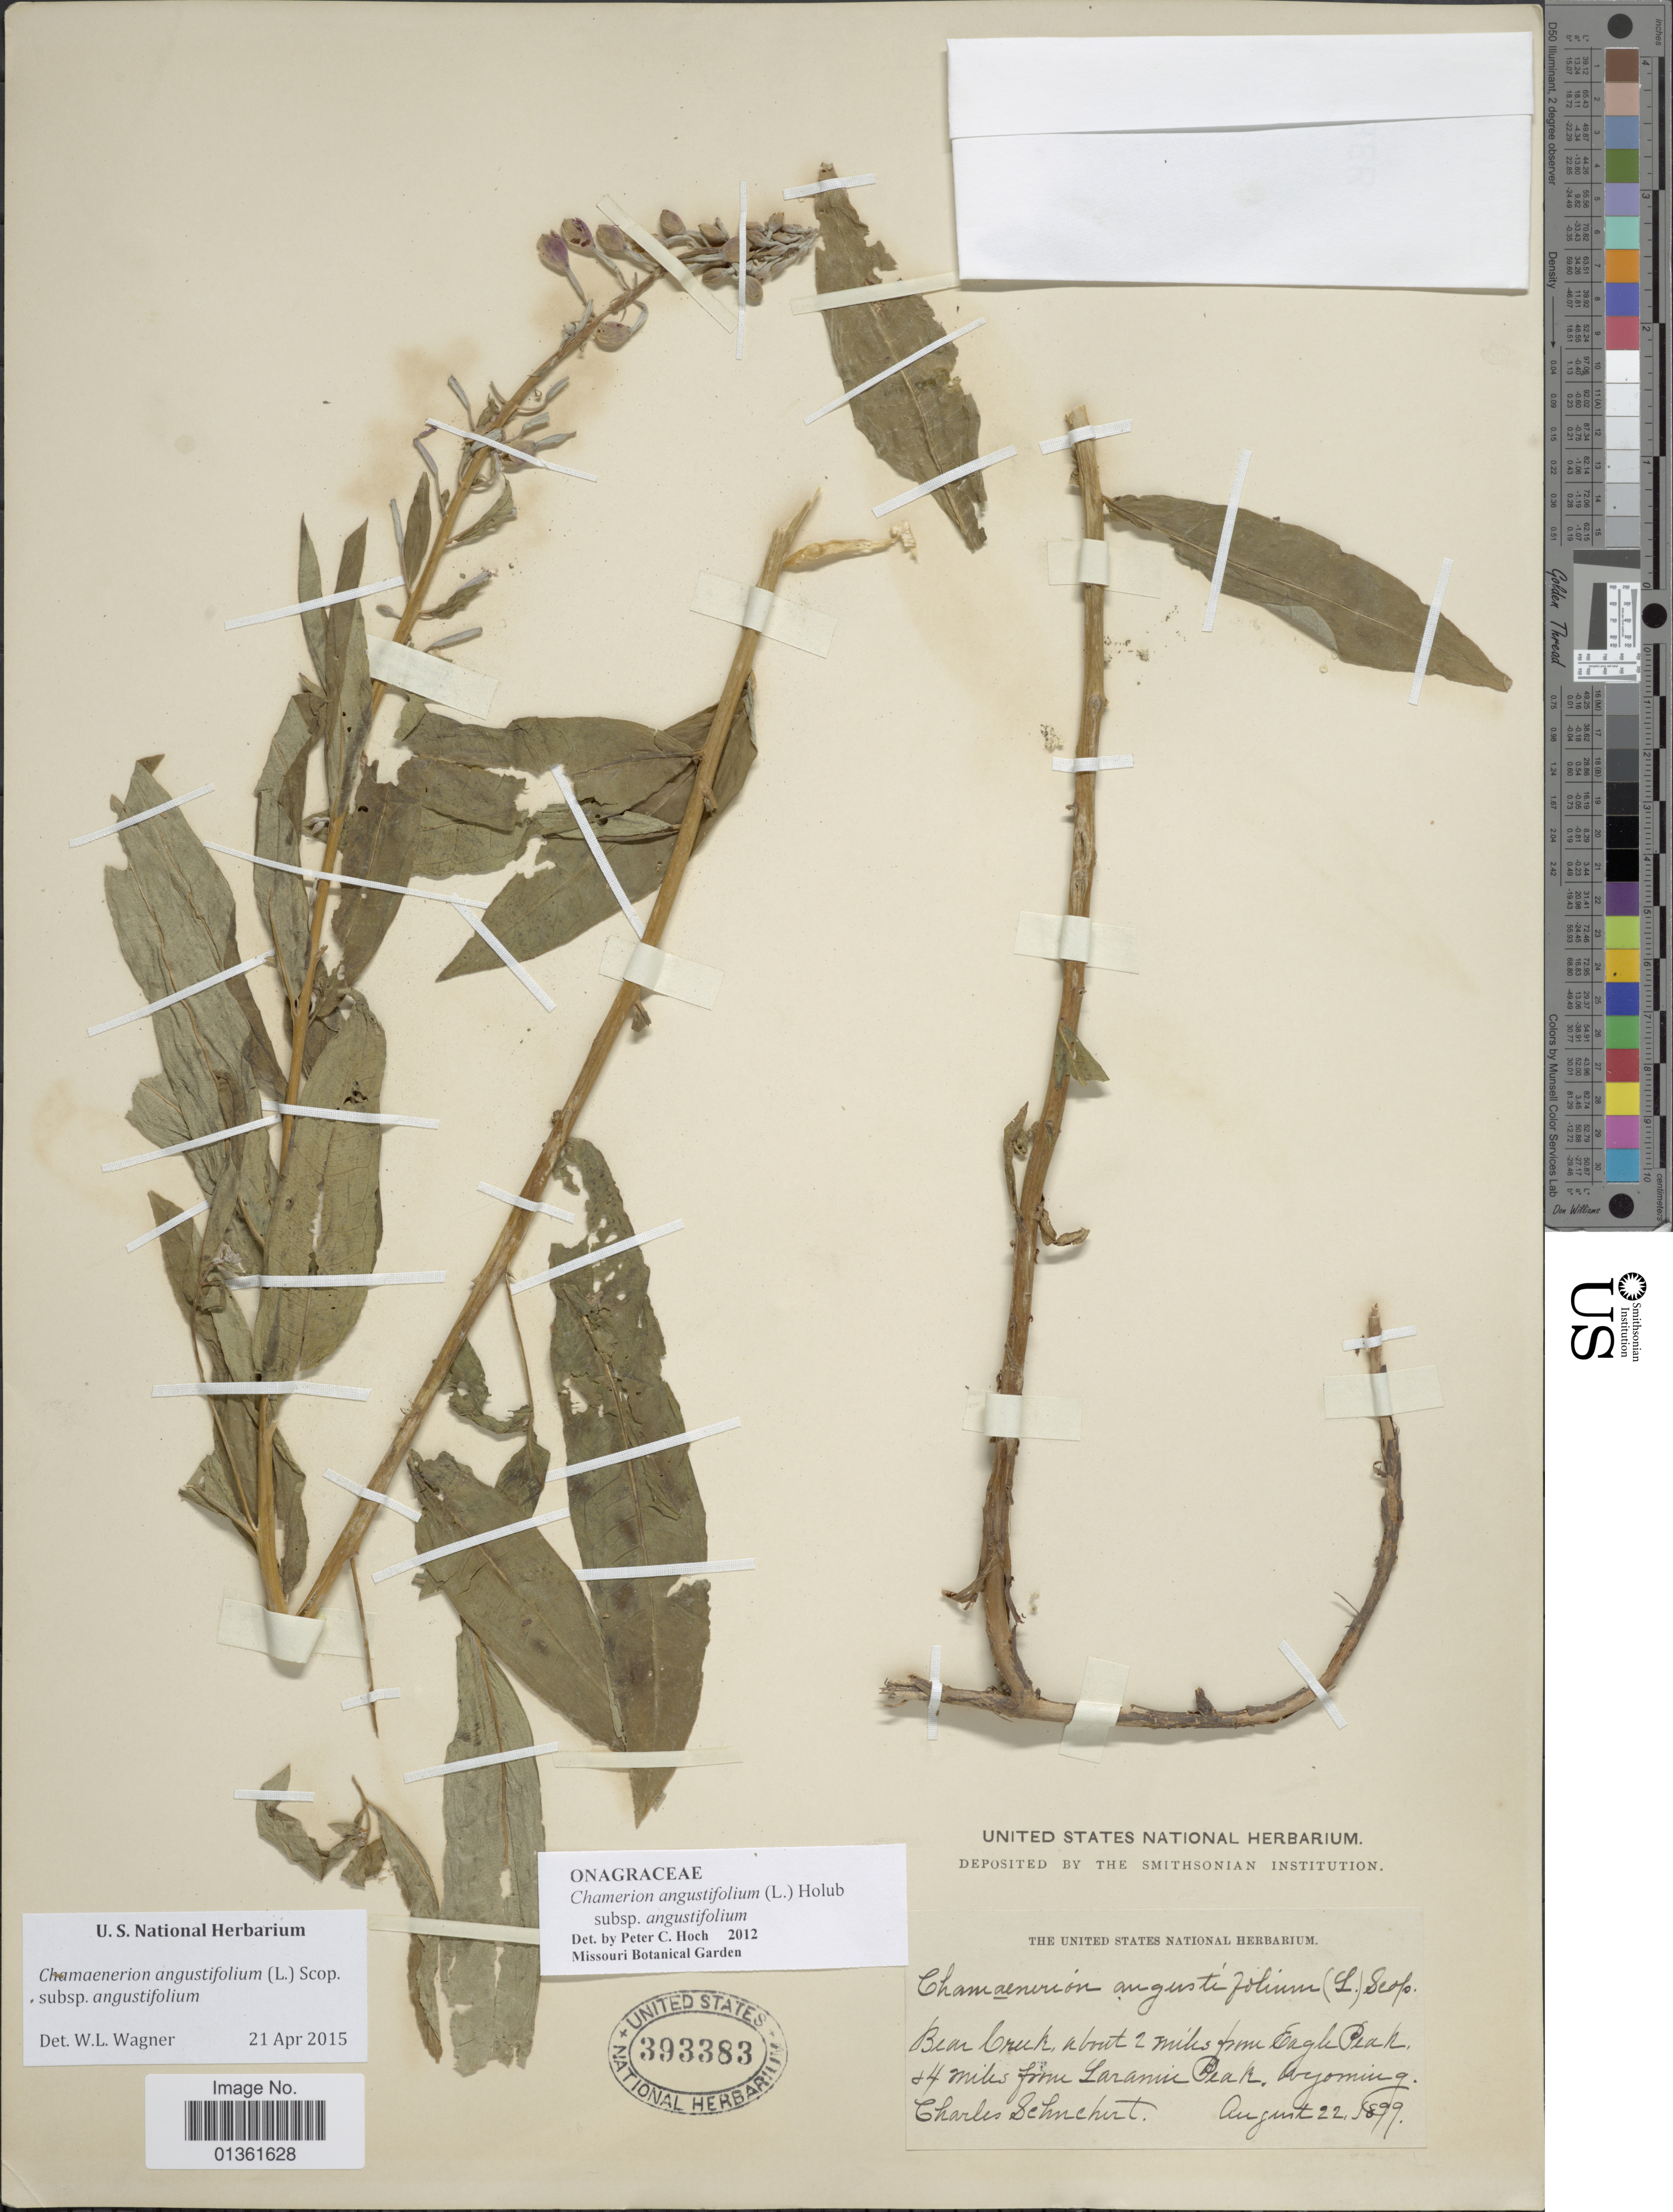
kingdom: Plantae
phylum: Tracheophyta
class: Magnoliopsida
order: Myrtales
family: Onagraceae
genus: Chamaenerion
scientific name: Chamaenerion angustifolium subsp. angustifolium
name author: (L.) Scop.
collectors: C. Schuchert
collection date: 1899-08-22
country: United States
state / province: Wyoming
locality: Bear Creek, about 2 miles from Eagle Peak, and 4 miles from Laramie Peak.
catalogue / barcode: US 393383